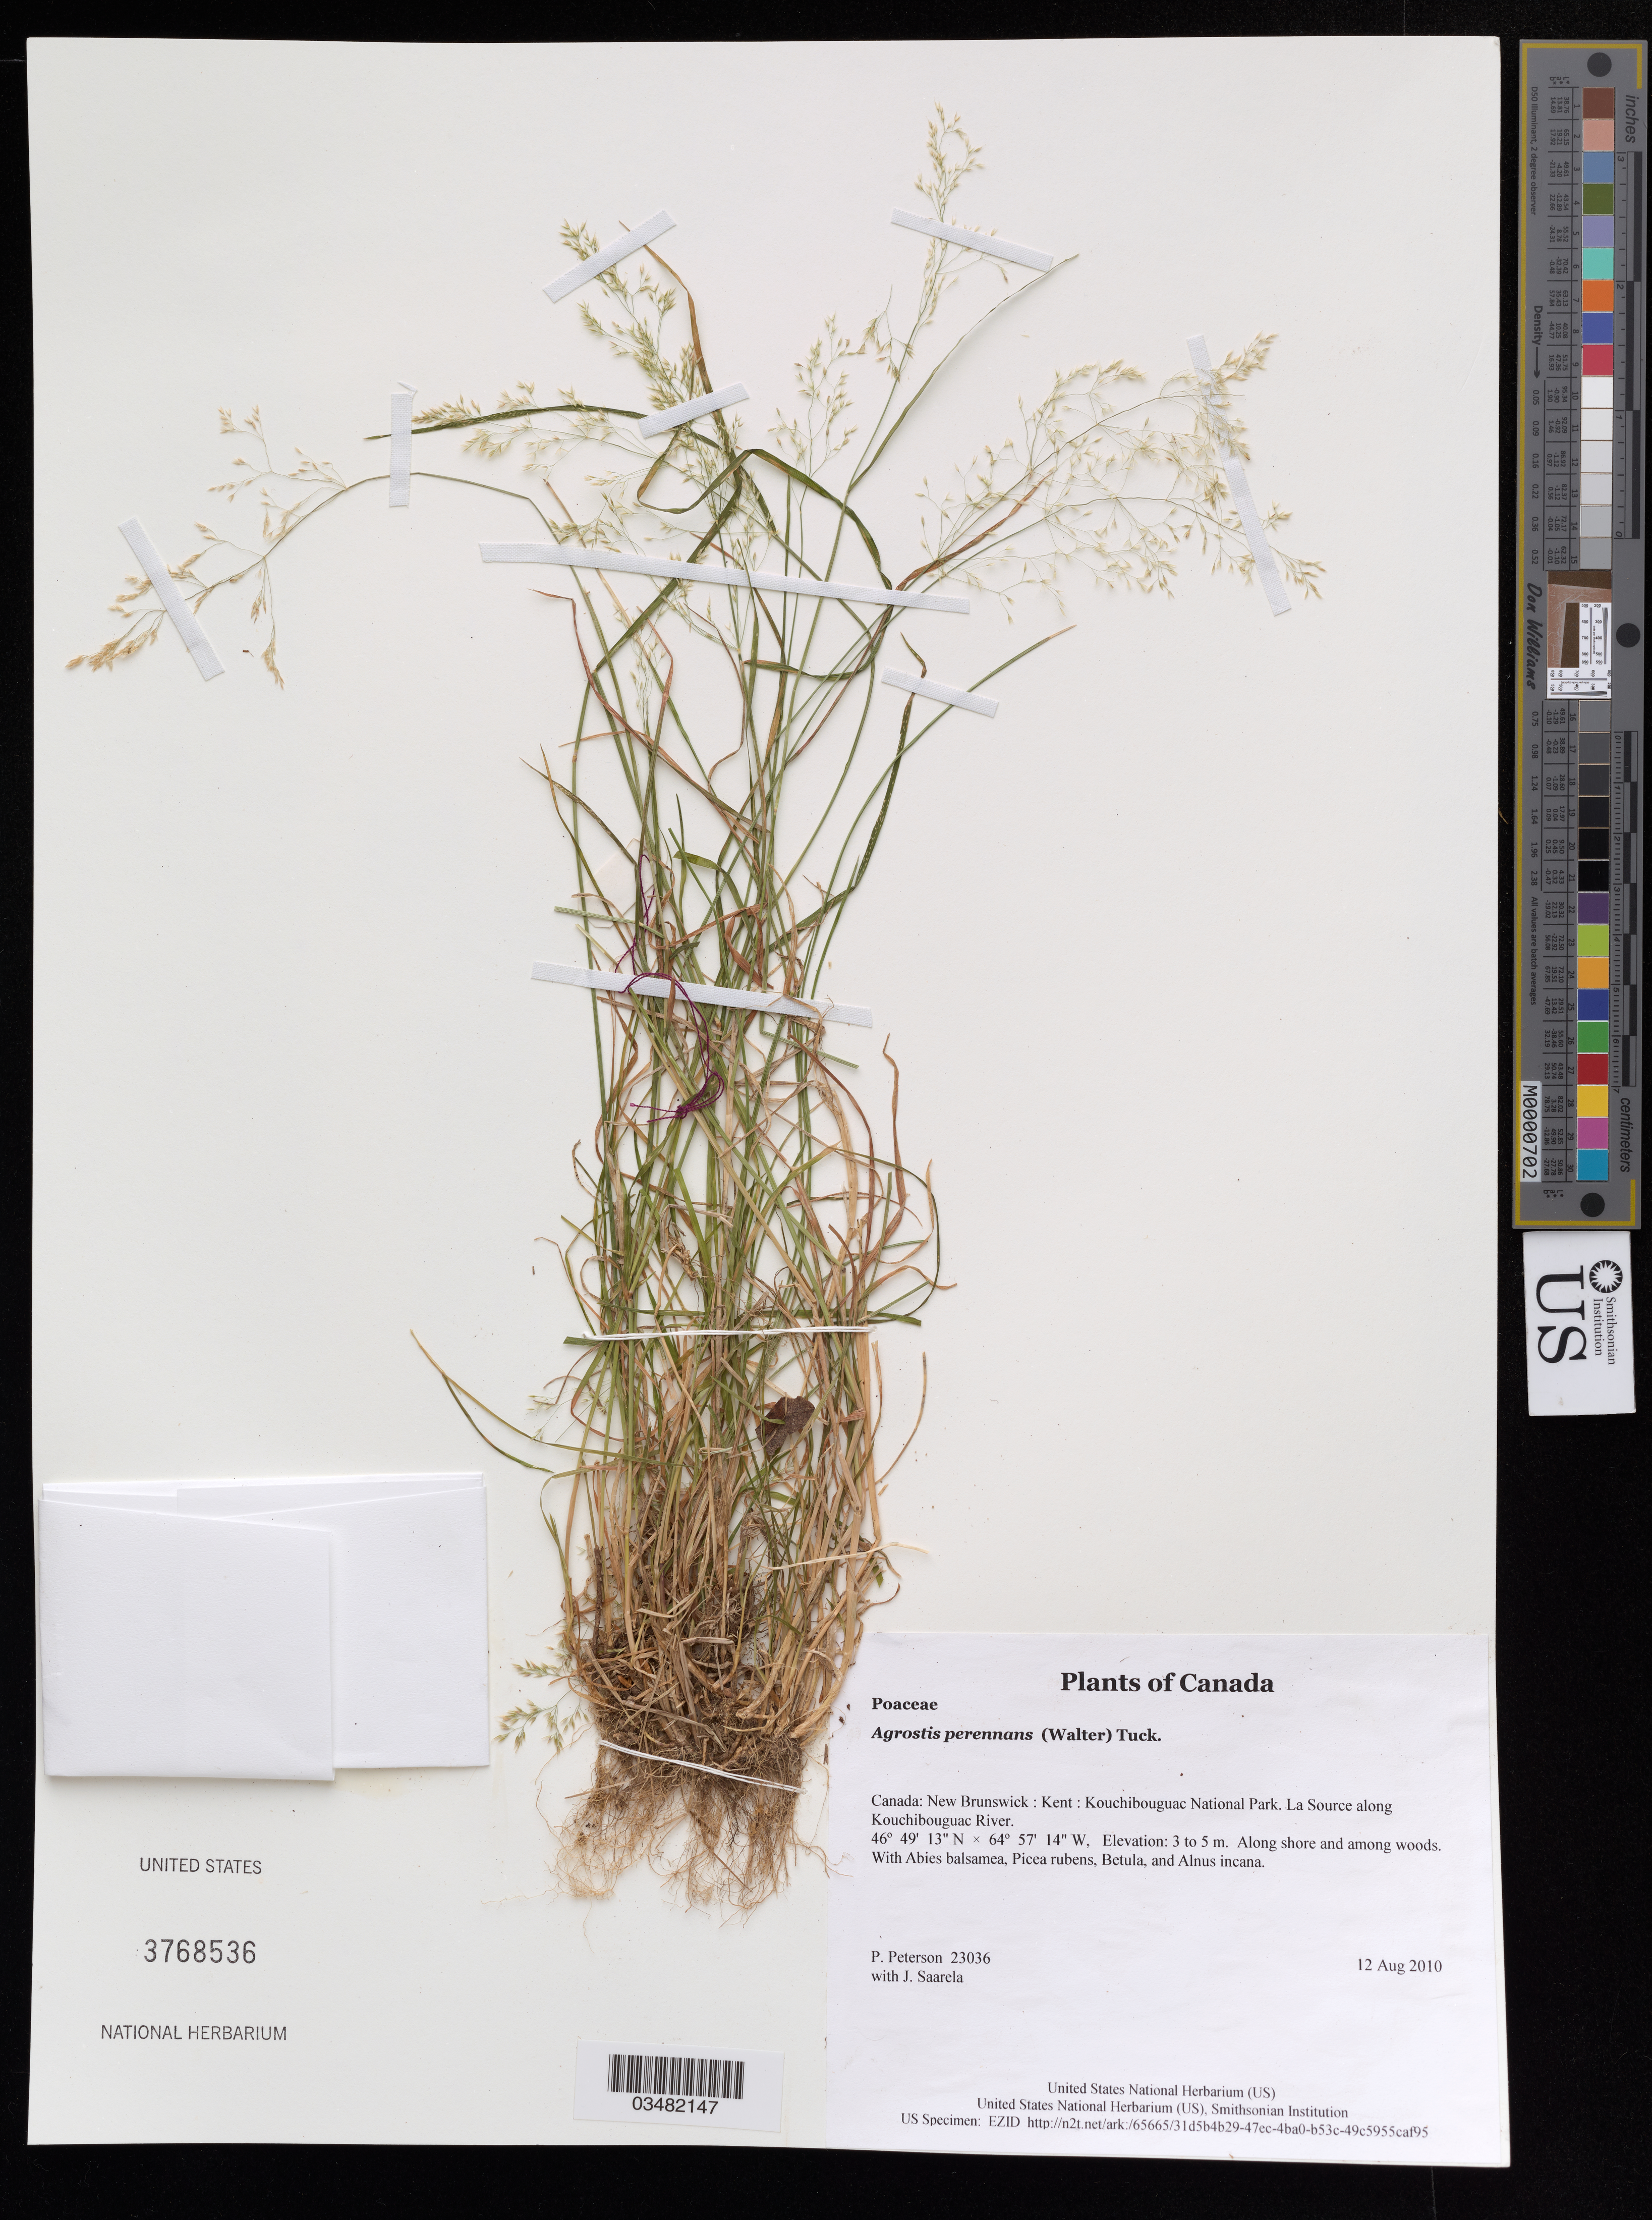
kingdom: Plantae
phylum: Tracheophyta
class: Liliopsida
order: Poales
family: Poaceae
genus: Agrostis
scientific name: Agrostis perennans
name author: (Walter) Tuck.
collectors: P. M. Peterson & J. Saarela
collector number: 23036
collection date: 2010-08-12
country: Canada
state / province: New Brunswick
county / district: Kent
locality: Kouchibouguac National Park. La Source along Kouchibouguac River.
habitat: Along shore and among woods.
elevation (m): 3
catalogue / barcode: US 3768536